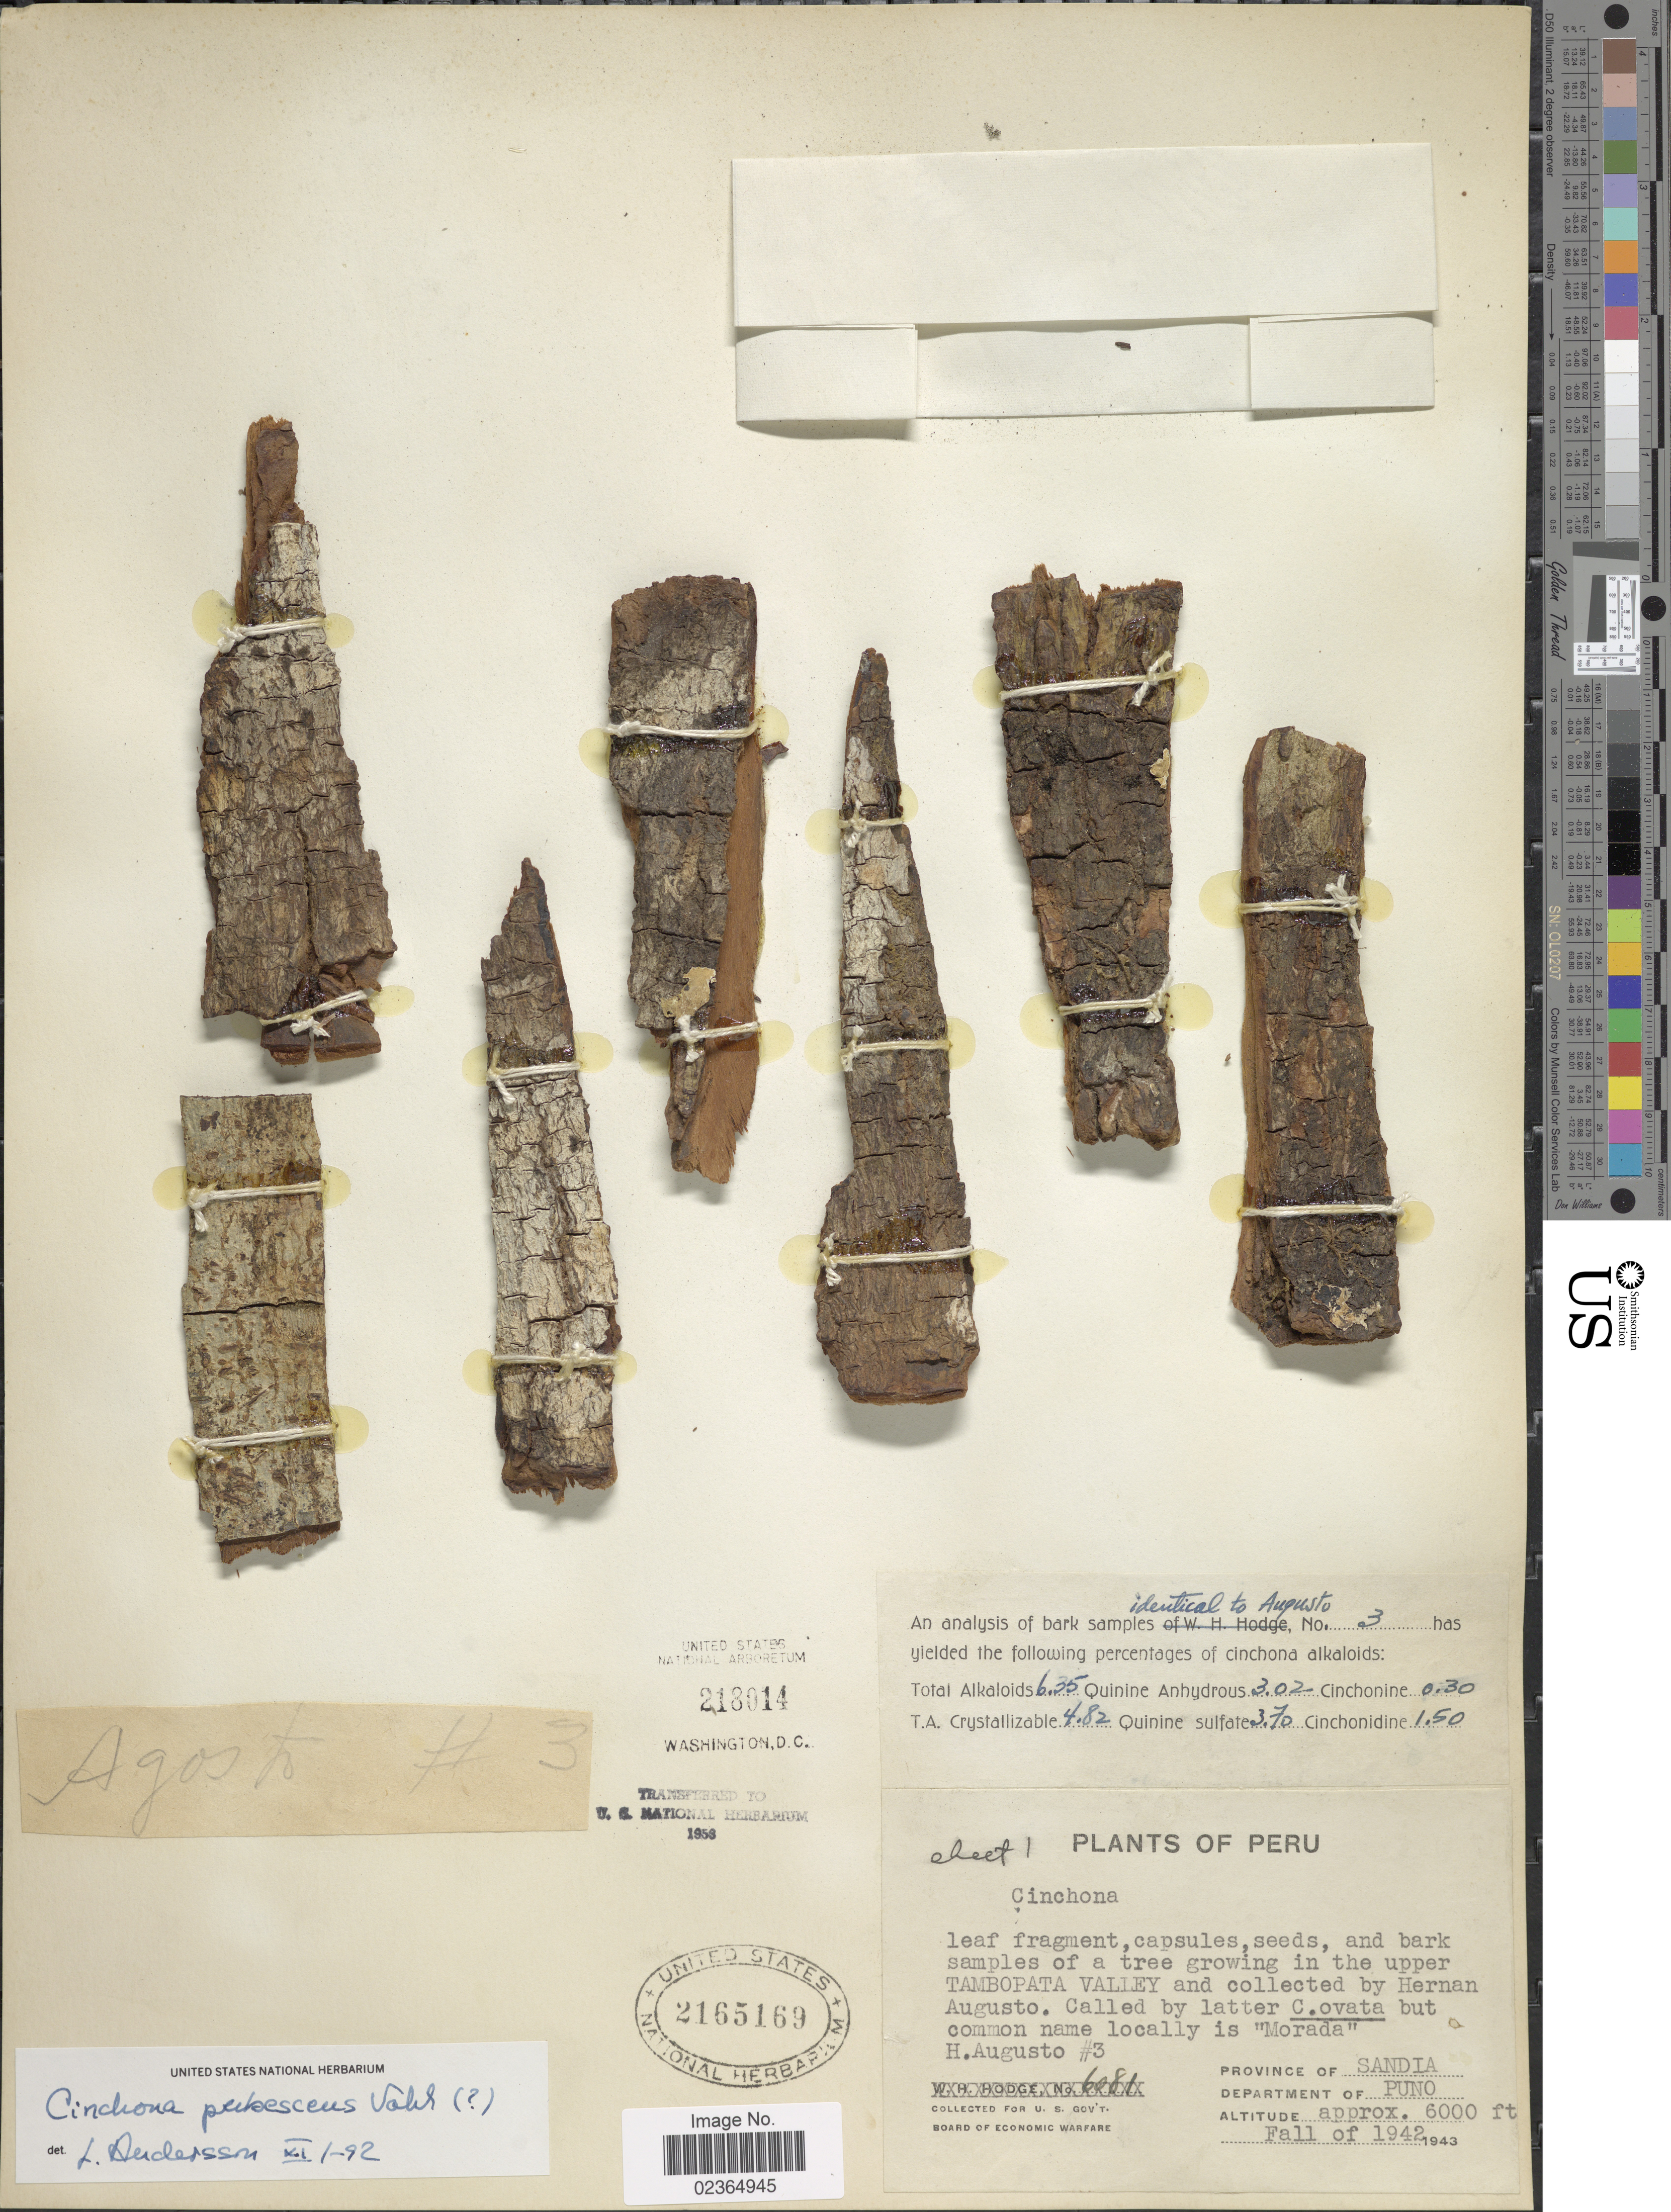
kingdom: Plantae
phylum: Tracheophyta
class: Magnoliopsida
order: Gentianales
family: Rubiaceae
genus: Cinchona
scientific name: Cinchona pubescens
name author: Vahl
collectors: H. Augusto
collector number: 3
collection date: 1942-08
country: Peru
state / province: Puno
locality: Upper Tambopata Valley. Prov. of Sandia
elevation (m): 1829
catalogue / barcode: US 2165169